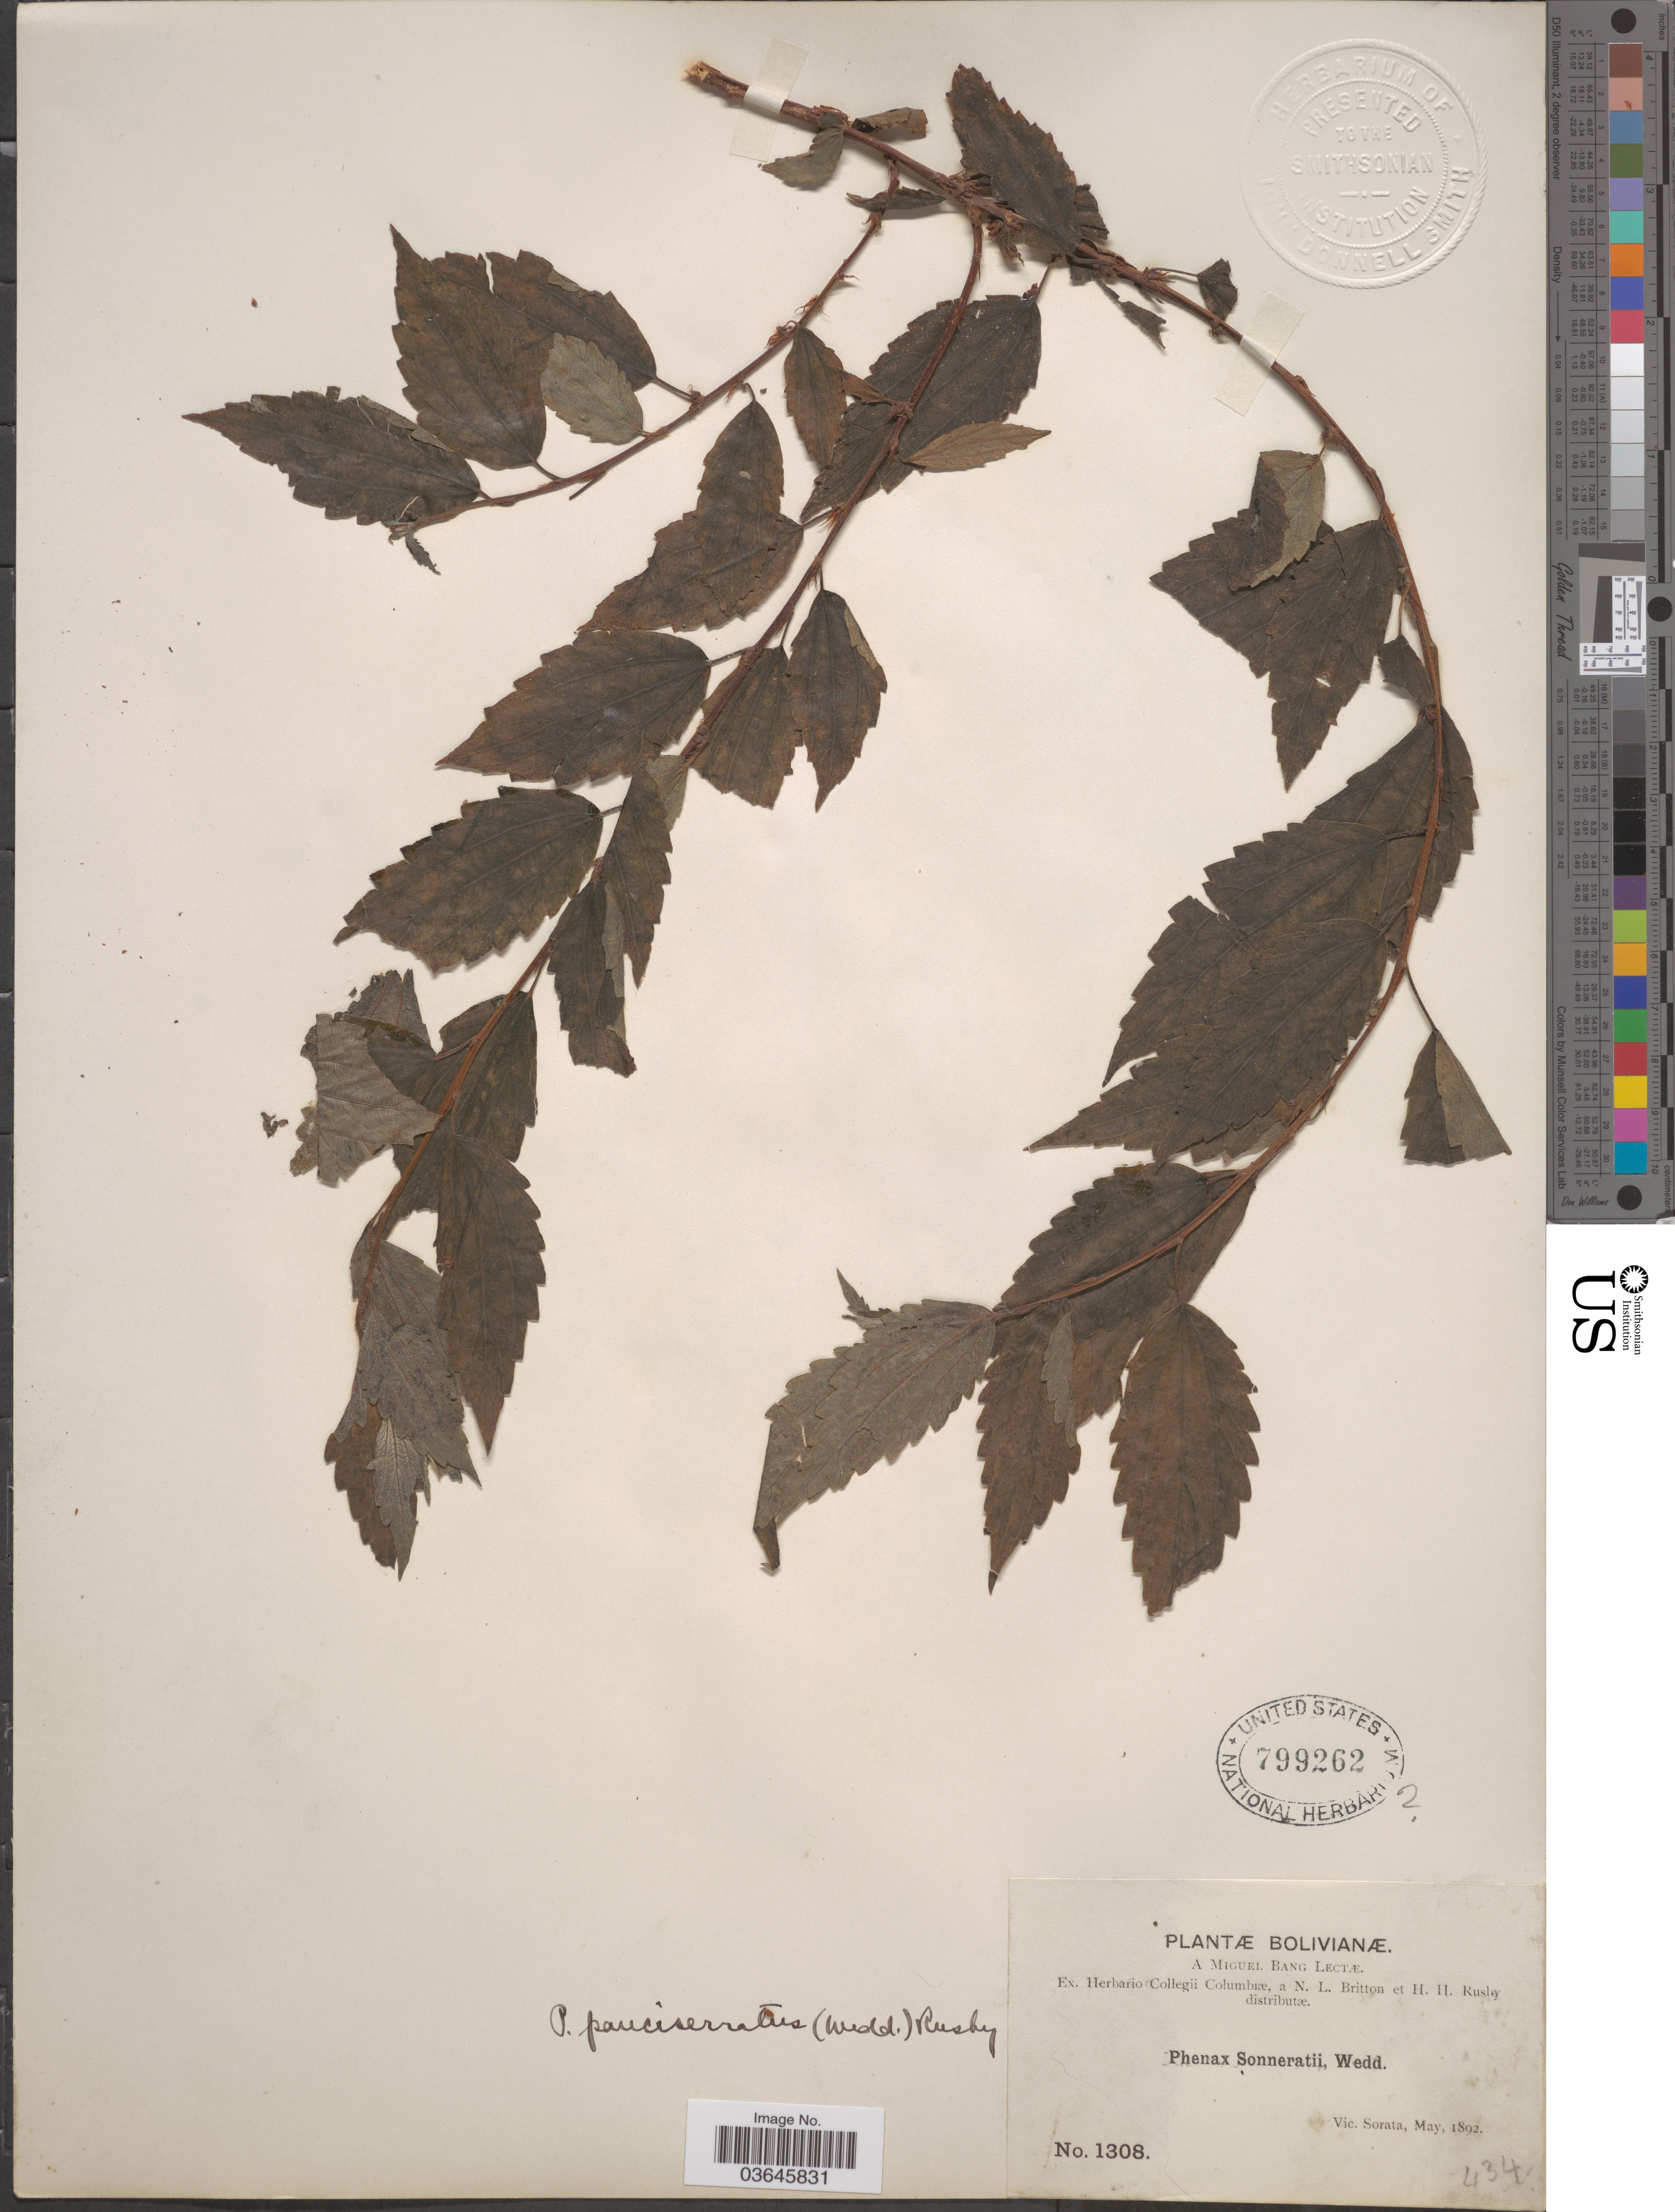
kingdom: Plantae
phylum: Tracheophyta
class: Magnoliopsida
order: Rosales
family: Urticaceae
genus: Phenax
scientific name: Phenax pauciserratus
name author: (Wedd.) Rusby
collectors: M. Bang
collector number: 1308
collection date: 1892-05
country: Bolivia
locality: Vic. Sorata.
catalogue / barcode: US 799262